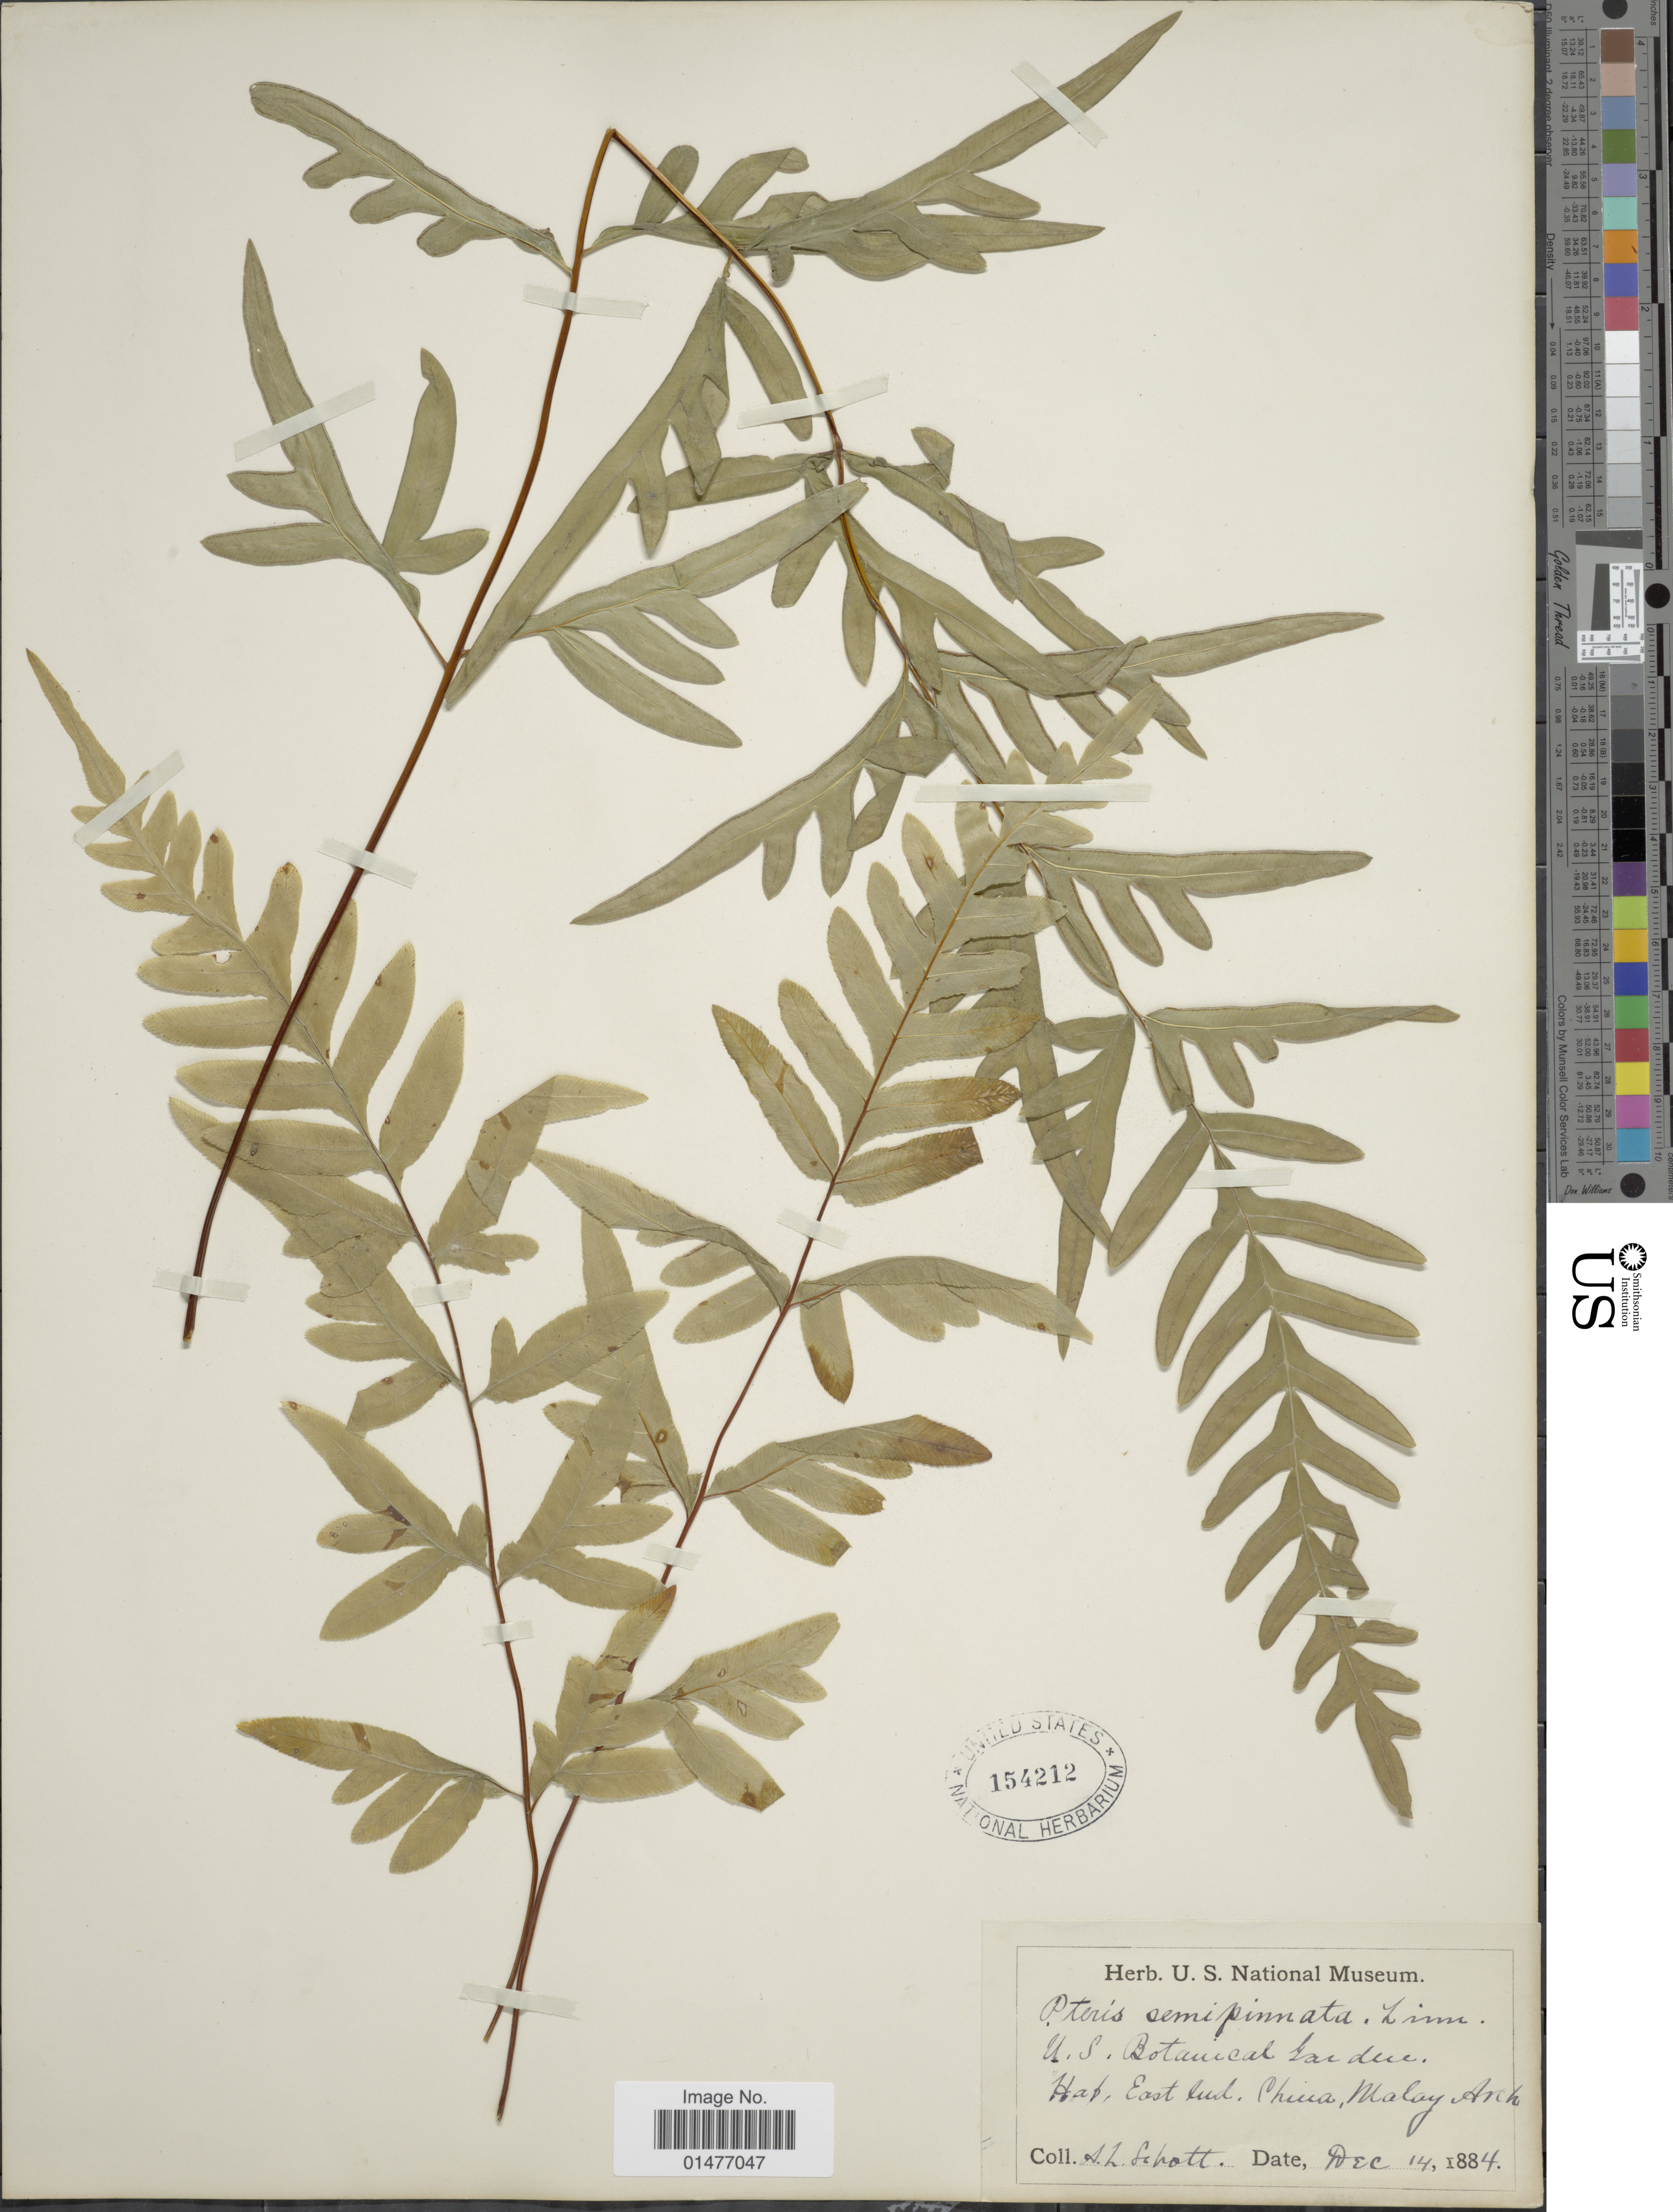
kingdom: Plantae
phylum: Tracheophyta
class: Polypodiopsida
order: Polypodiales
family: Pteridaceae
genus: Pteris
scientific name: Pteris semipinnata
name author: L.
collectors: A. L. Schott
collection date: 1884-12-14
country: Malaysia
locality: East Lud.China, Malay Arch, U.S. Botanical Garden [interpreted]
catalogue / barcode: US 154212